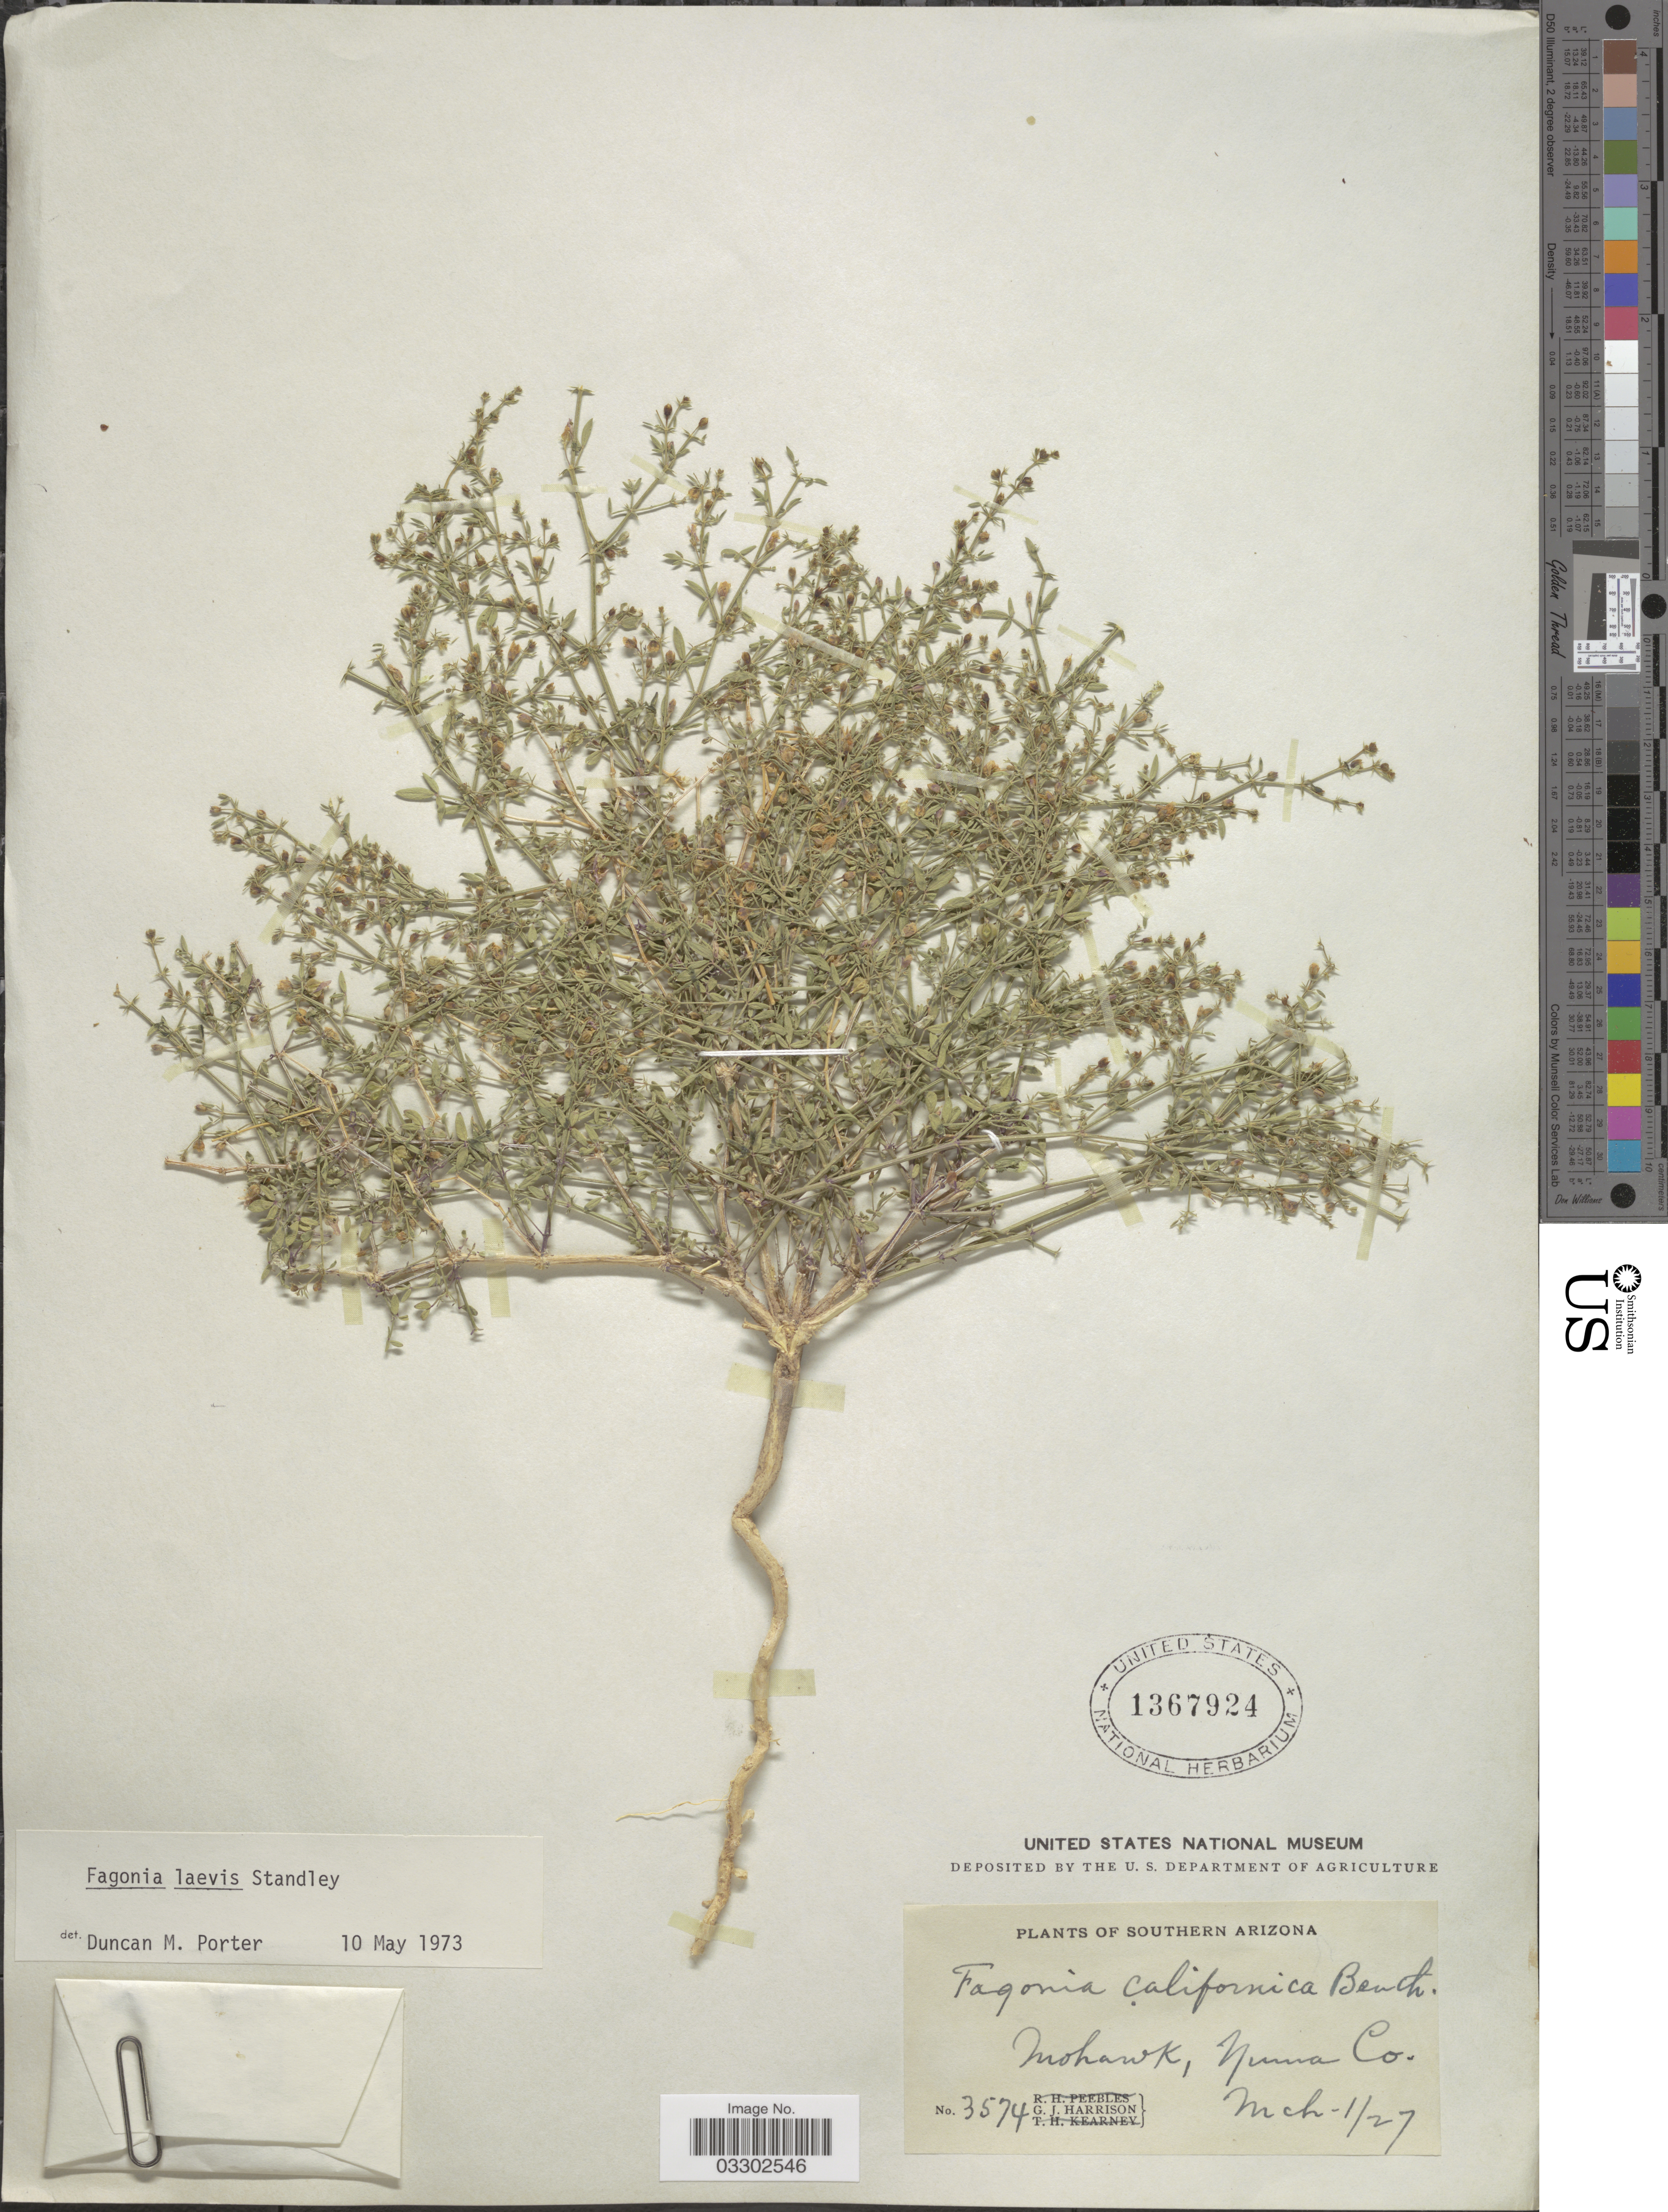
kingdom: Plantae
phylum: Tracheophyta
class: Magnoliopsida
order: Zygophyllales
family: Zygophyllaceae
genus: Fagonia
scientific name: Fagonia laevis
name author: Standl.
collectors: G. J. Harrison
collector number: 3574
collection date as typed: Transcribed d/m/y: 1/3/27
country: United States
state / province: Arizona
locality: Southern Arizona. Mohawk, Yuma Co.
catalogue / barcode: US 1367929